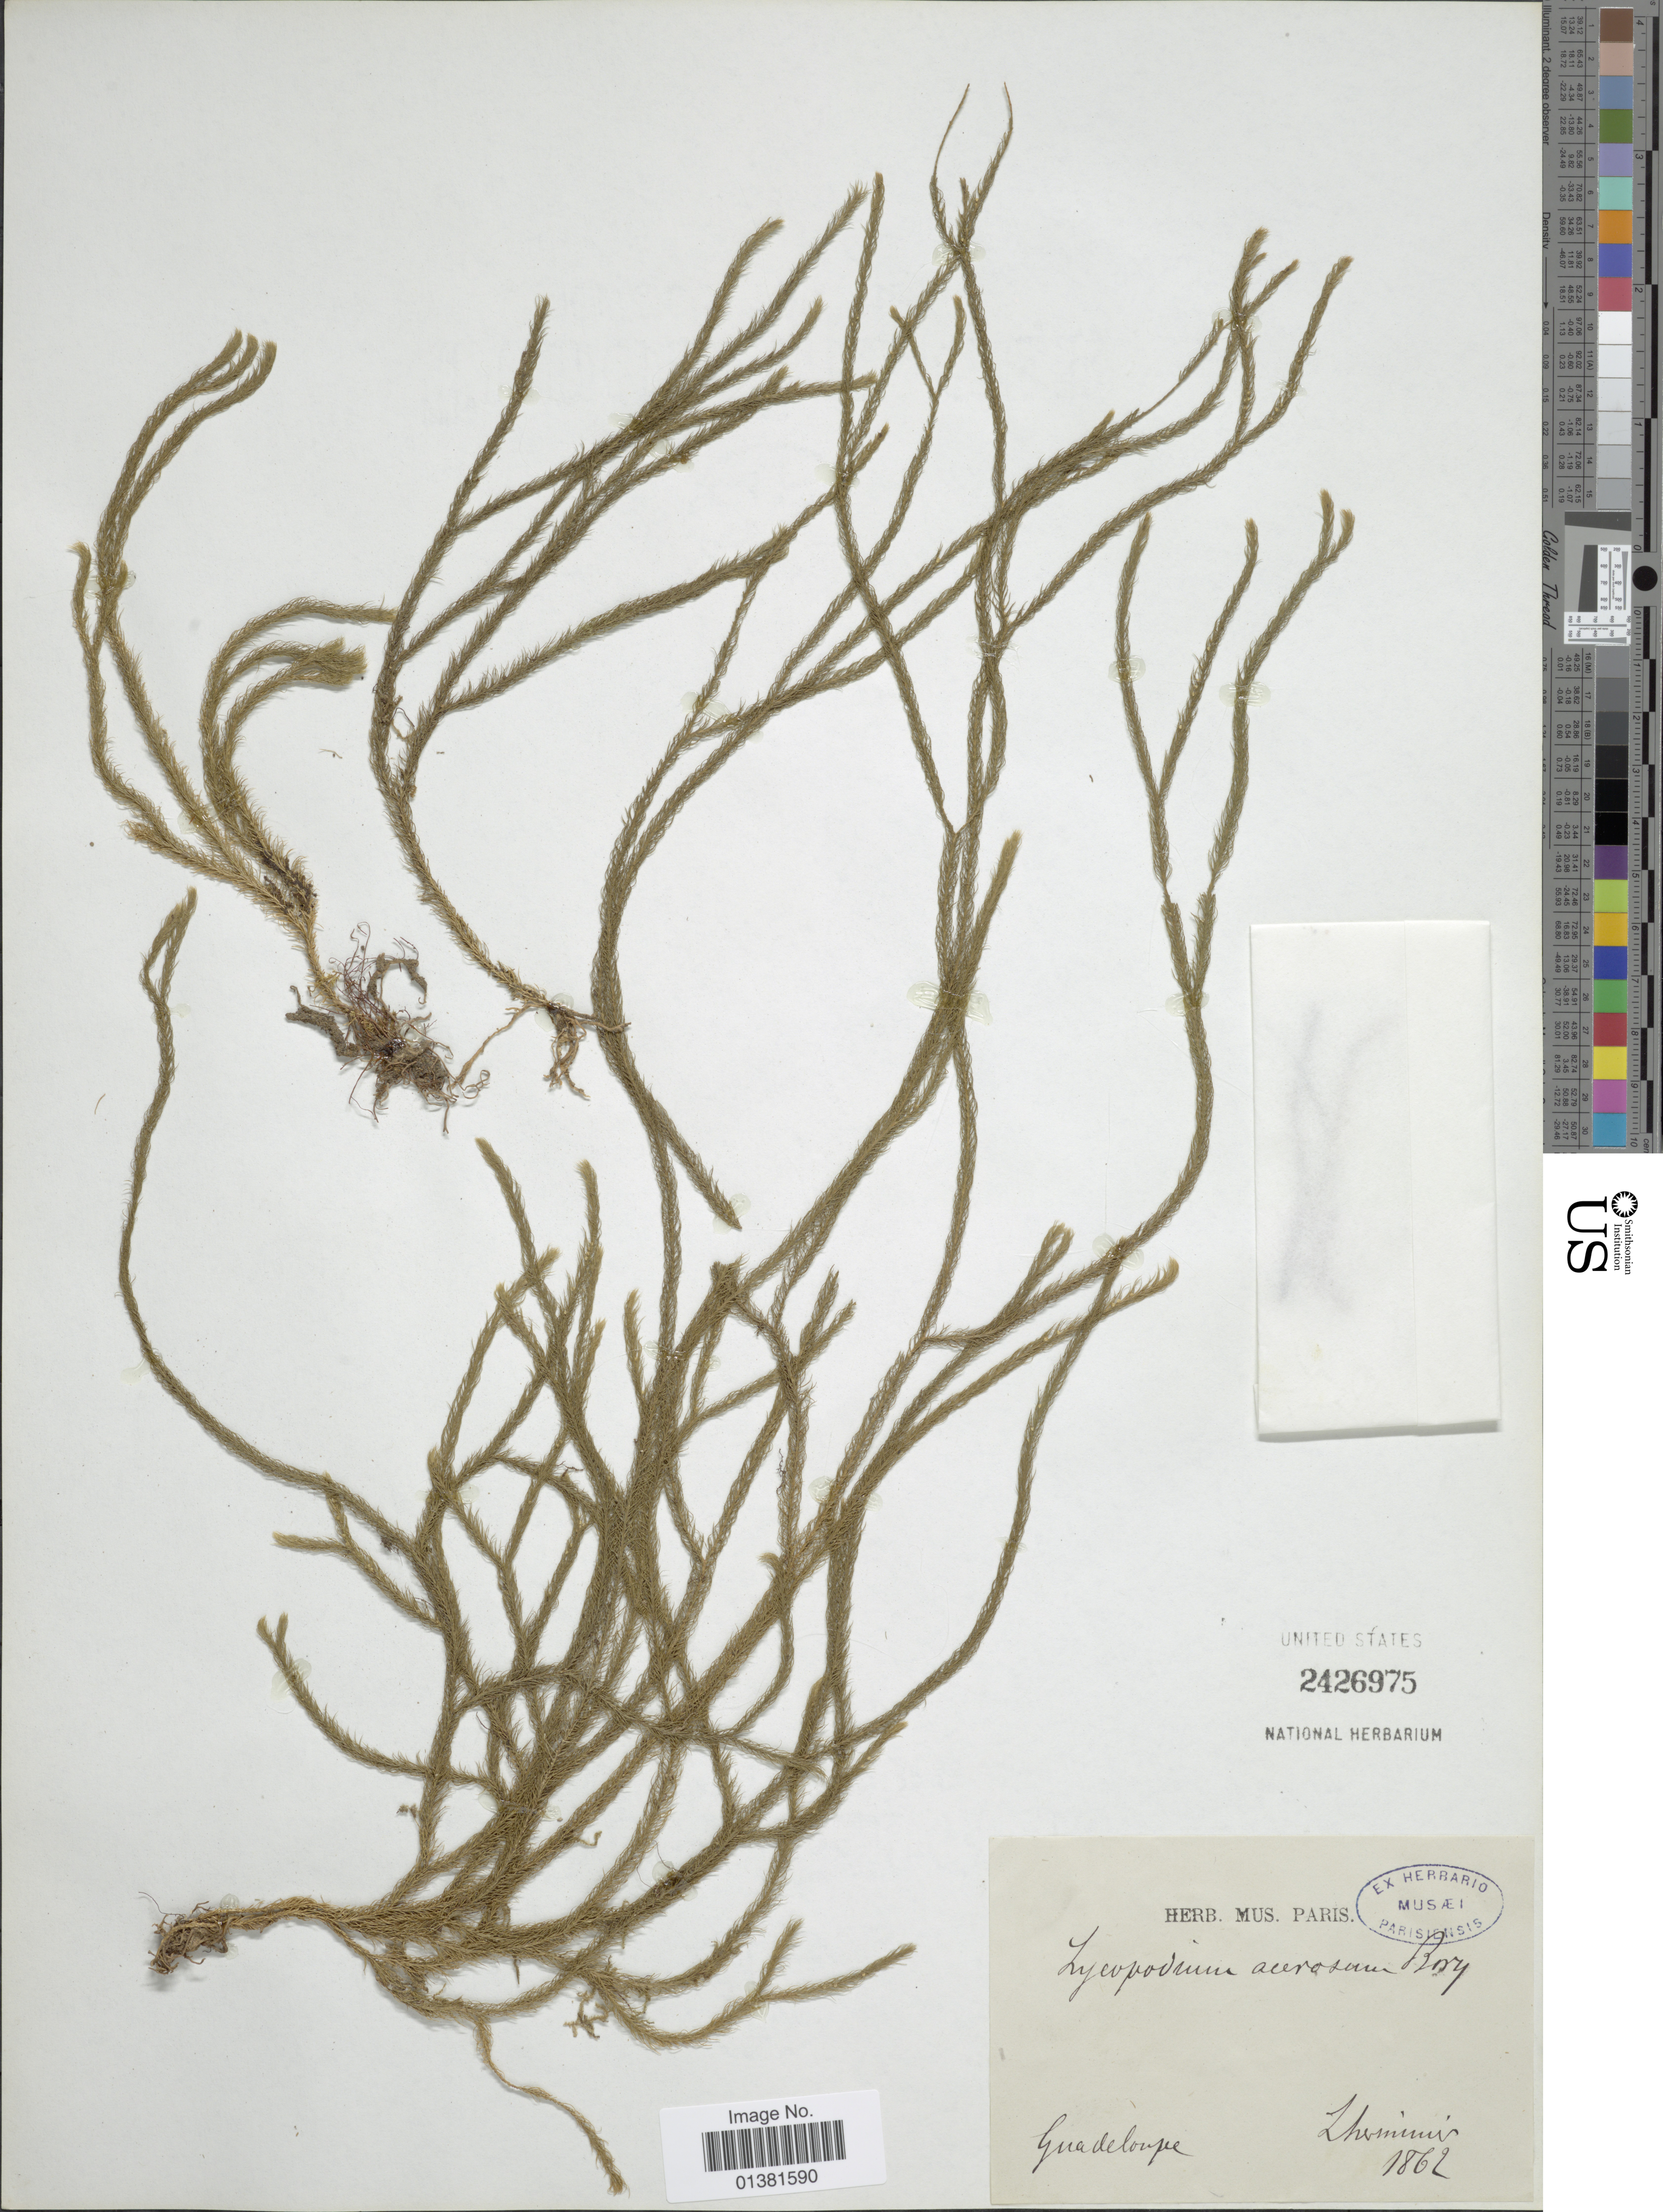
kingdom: Plantae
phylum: Tracheophyta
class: Lycopodiopsida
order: Lycopodiales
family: Lycopodiaceae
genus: Phlegmariurus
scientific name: Phlegmariurus filiformis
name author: (Sw.) W.H. Wagner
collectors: -. L'Herminier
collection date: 1862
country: Guadeloupe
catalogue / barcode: US 2426975